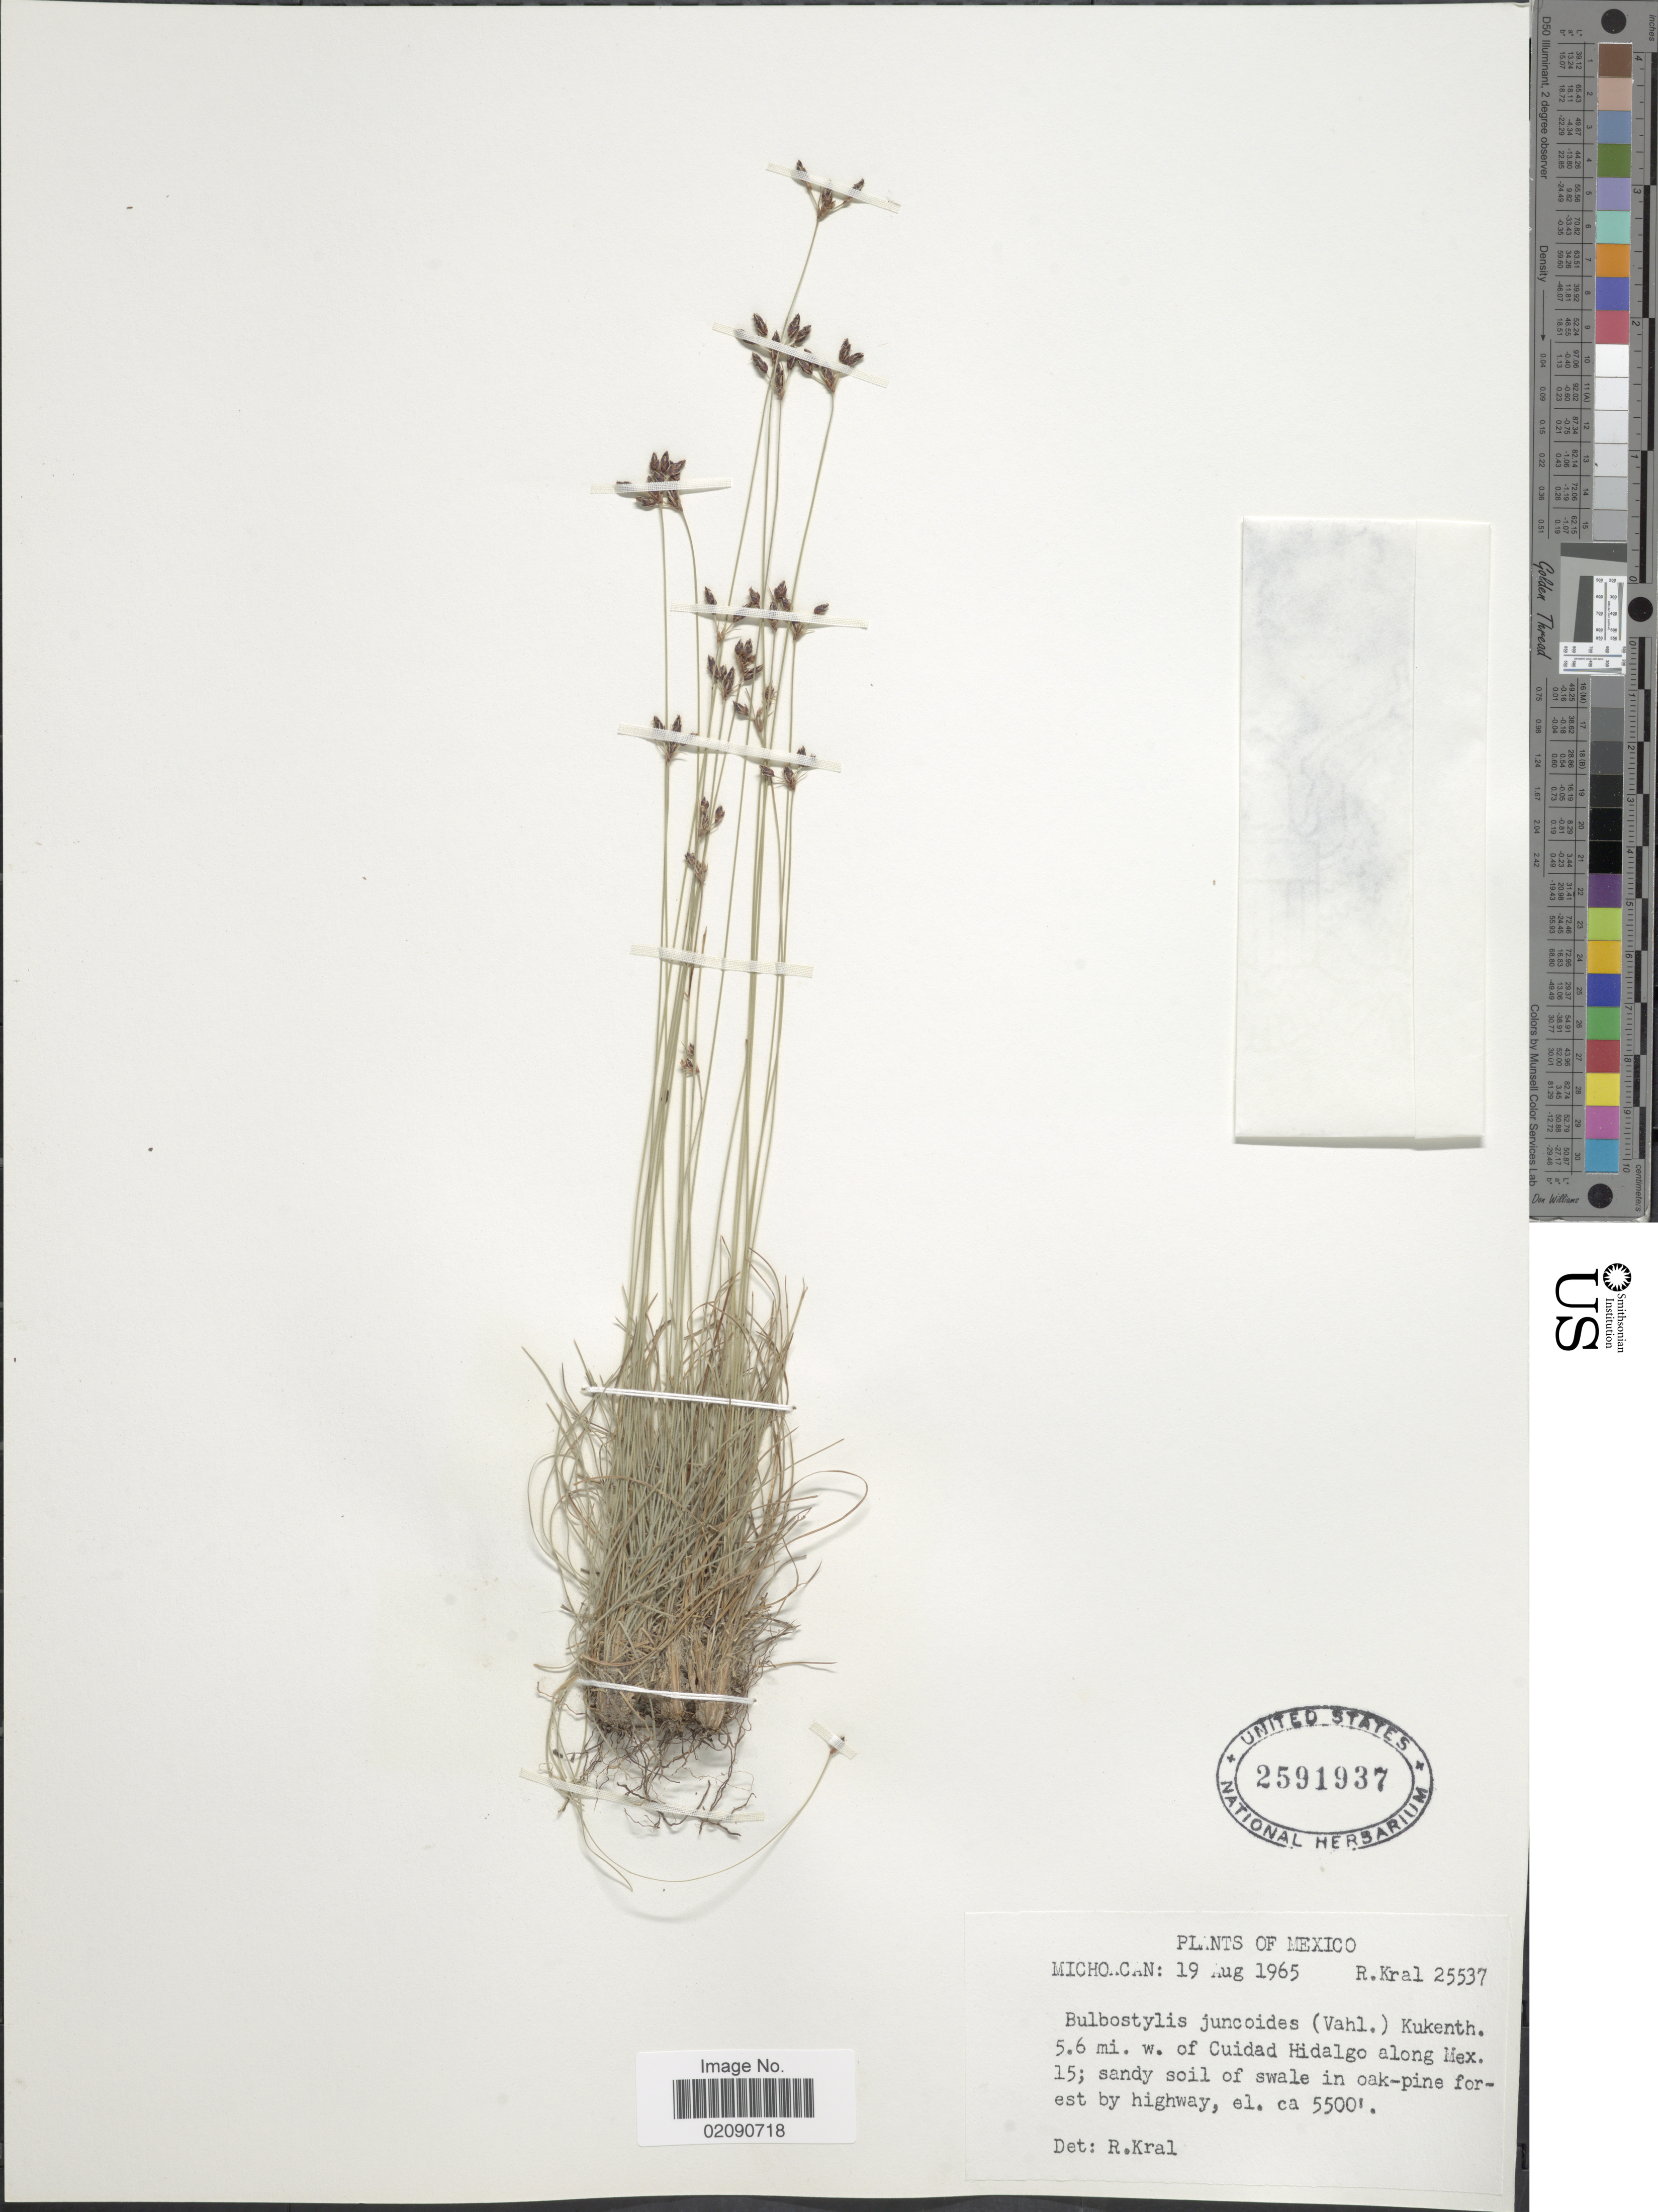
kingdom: Plantae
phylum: Tracheophyta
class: Liliopsida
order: Poales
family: Cyperaceae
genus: Bulbostylis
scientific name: Bulbostylis juncoides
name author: (Vahl) Kük. ex Herter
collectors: R. Kral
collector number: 25537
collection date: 1965-08-19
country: Mexico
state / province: Michoacán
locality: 5.6 mi. w. of Ciudad Hidalgo along Mex. 15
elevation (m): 1676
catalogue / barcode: US 2591937